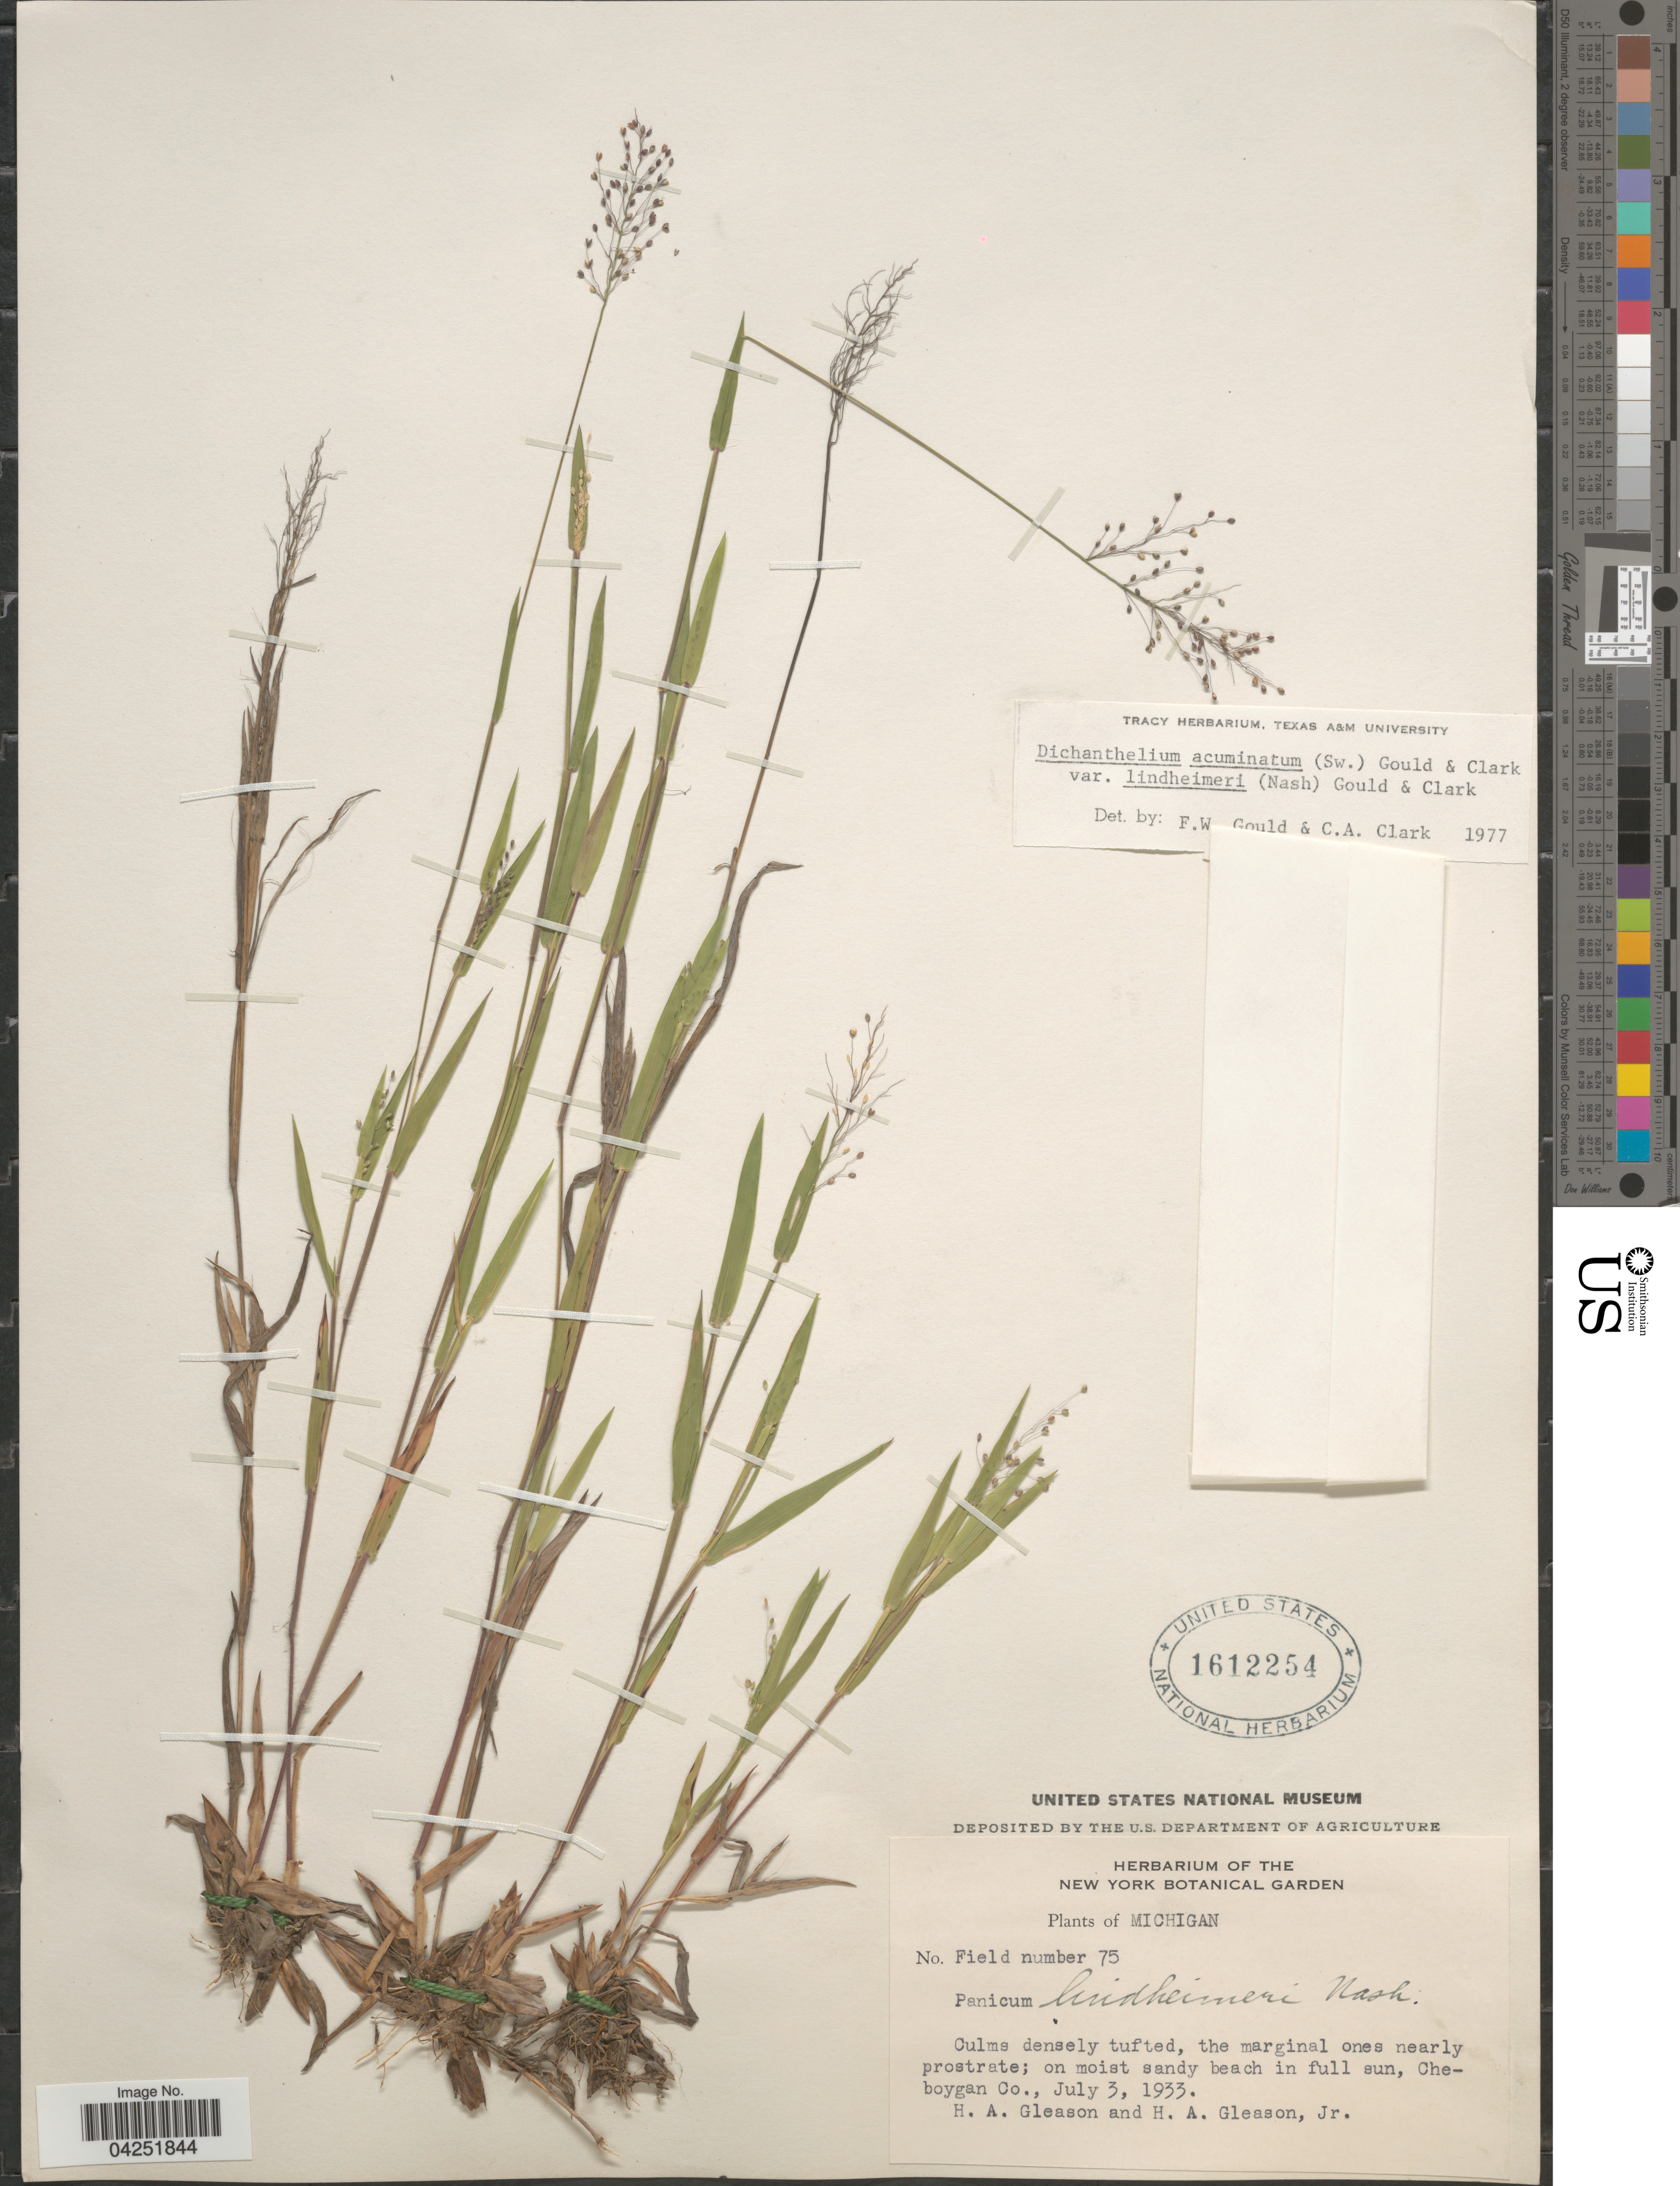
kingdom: Plantae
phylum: Tracheophyta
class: Liliopsida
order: Poales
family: Poaceae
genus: Dichanthelium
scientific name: Dichanthelium acuminatum var. lindheimeri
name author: (Nash) Gould & C.A. Clark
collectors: H. A. Gleason & H. Gleason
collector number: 75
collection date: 1933-07-03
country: United States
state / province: Michigan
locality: On moist sandy beach in full sun, Cheboygan Co.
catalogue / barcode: US 1612254